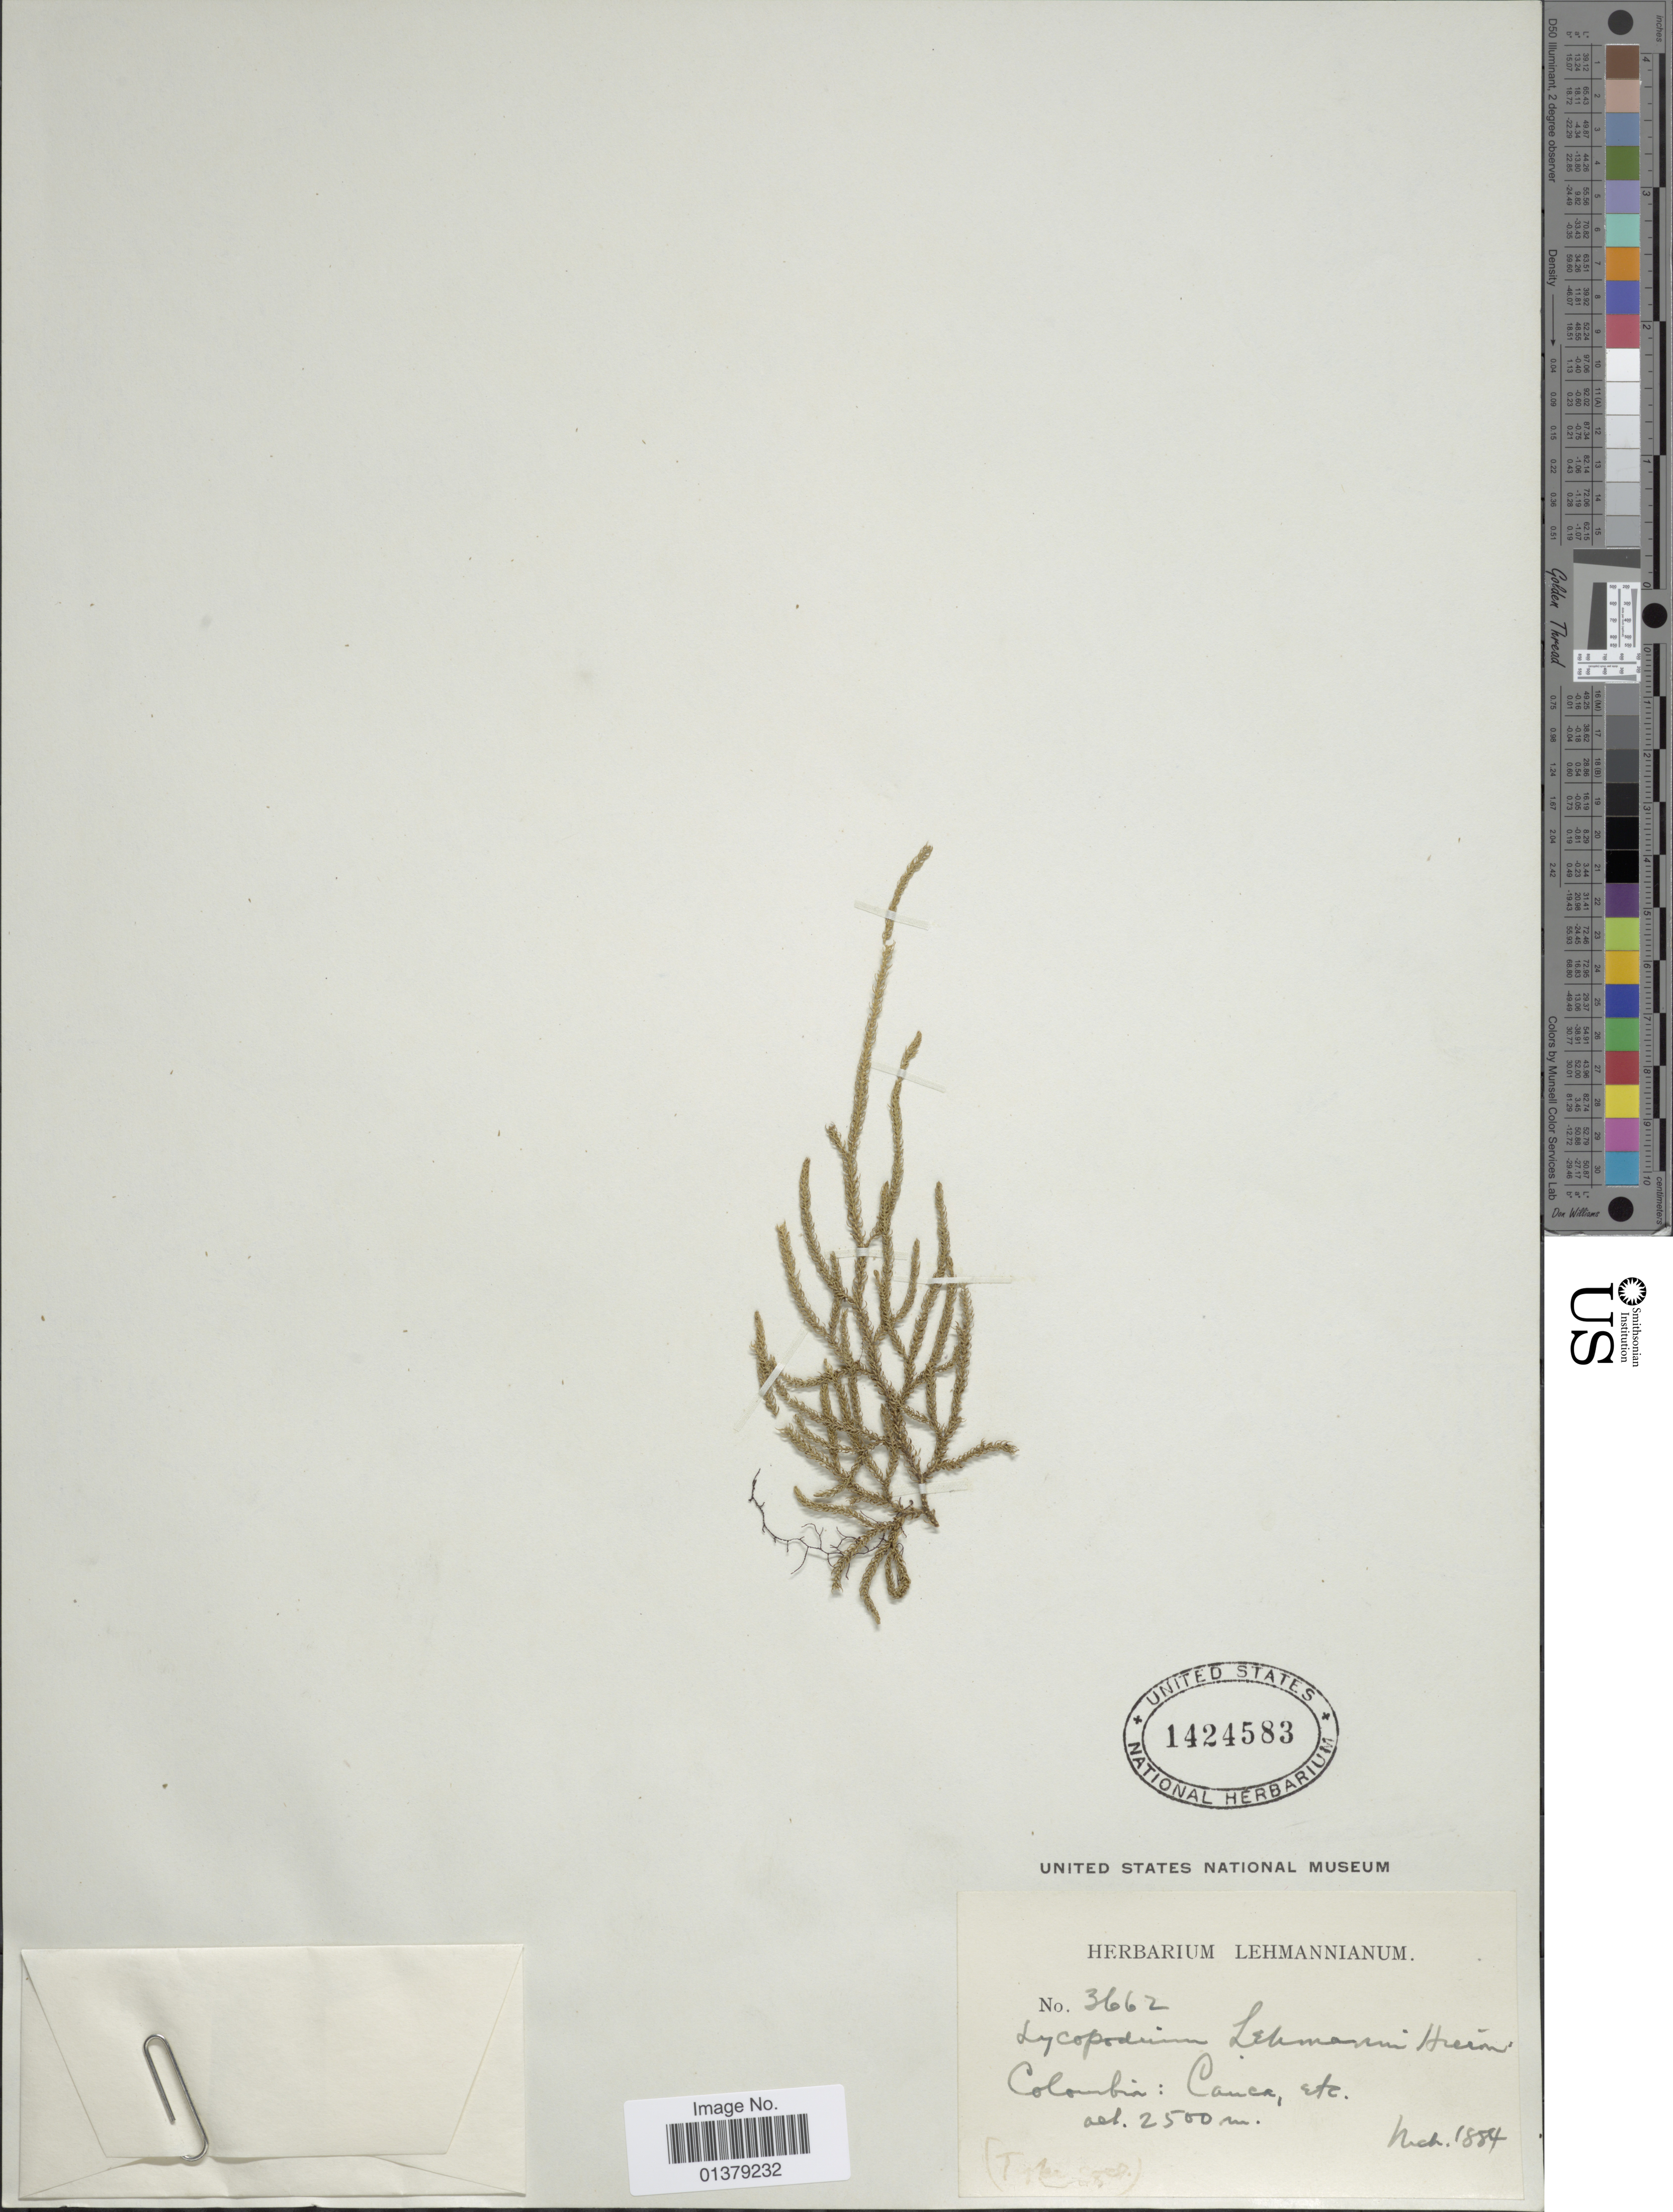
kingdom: Plantae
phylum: Tracheophyta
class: Lycopodiopsida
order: Lycopodiales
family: Lycopodiaceae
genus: Palhinhaea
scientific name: Palhinhaea lehmannii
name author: (Hieron.) Holub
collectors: ex herb. Lehmannianum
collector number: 3662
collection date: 1884-03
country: Colombia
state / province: Cauca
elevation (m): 2500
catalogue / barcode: US 1424583